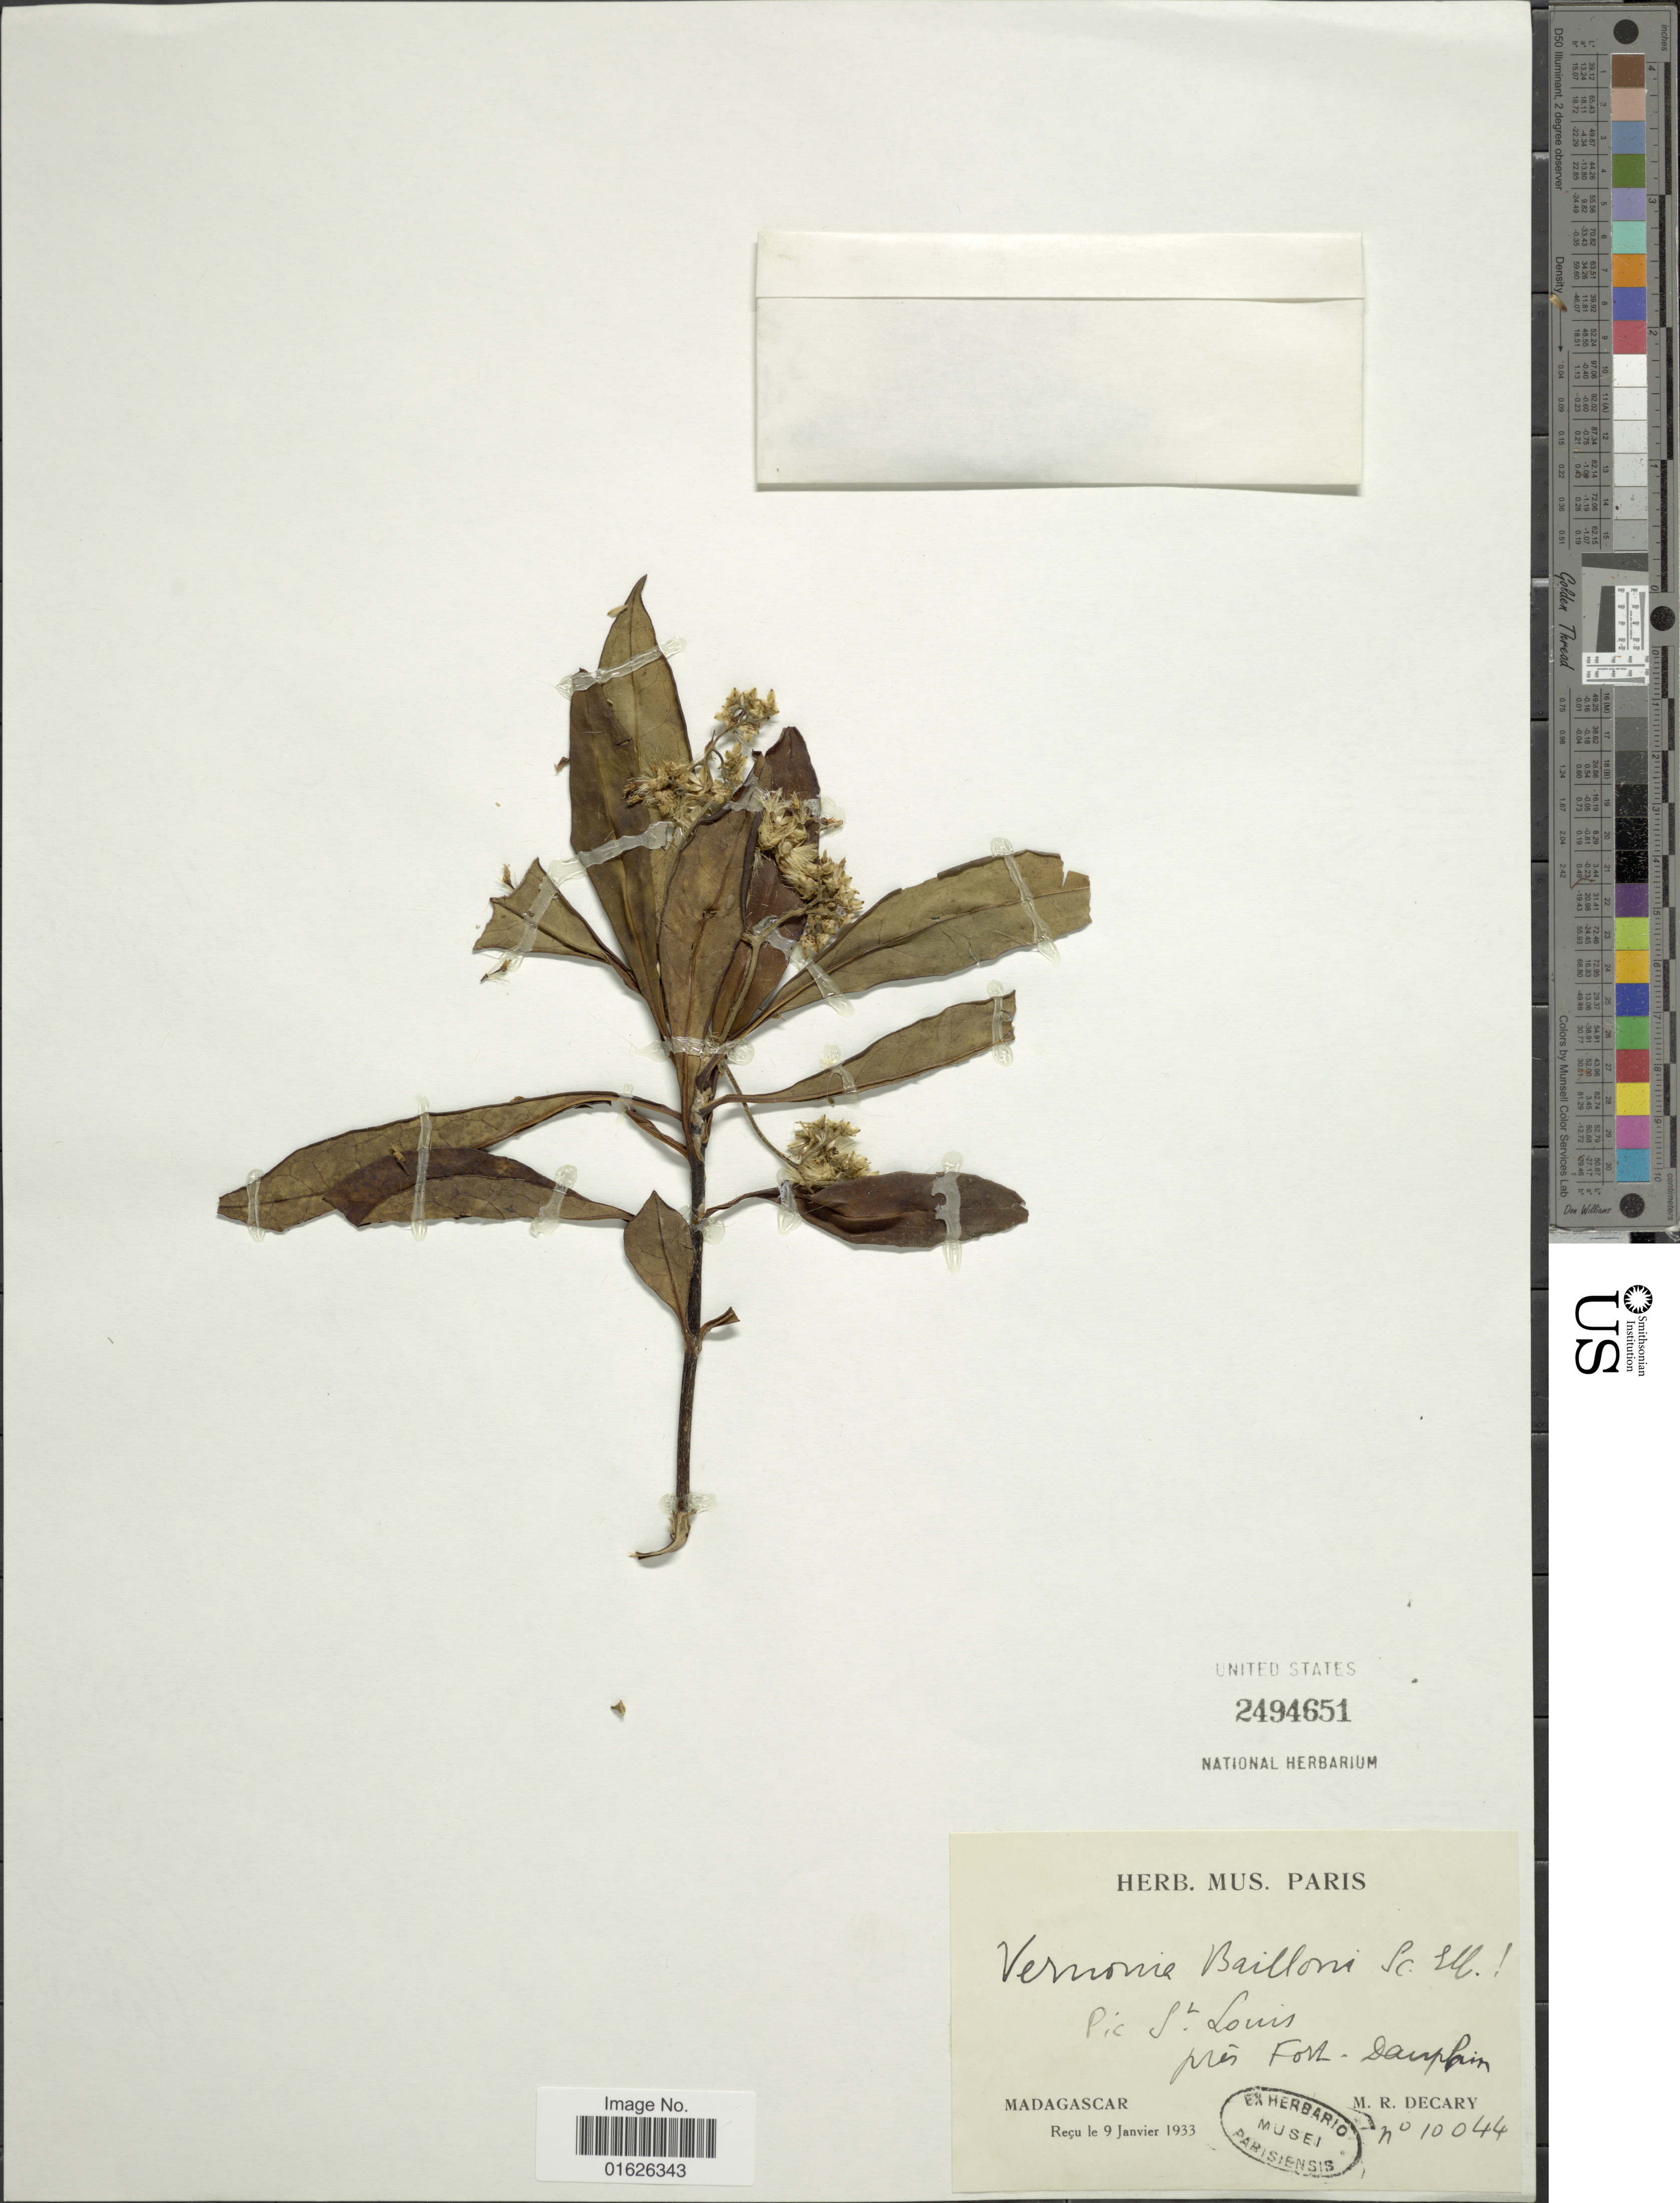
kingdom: Plantae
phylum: Tracheophyta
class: Magnoliopsida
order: Asterales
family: Asteraceae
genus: Gymnanthemum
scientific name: Gymnanthemum baillonii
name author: (Scott Elliot) H. Rob.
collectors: R. Decary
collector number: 10044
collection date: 1933-01-09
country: Madagascar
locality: Pic St.Louis, Pres Fort Dauphin.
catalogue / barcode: US 2494651